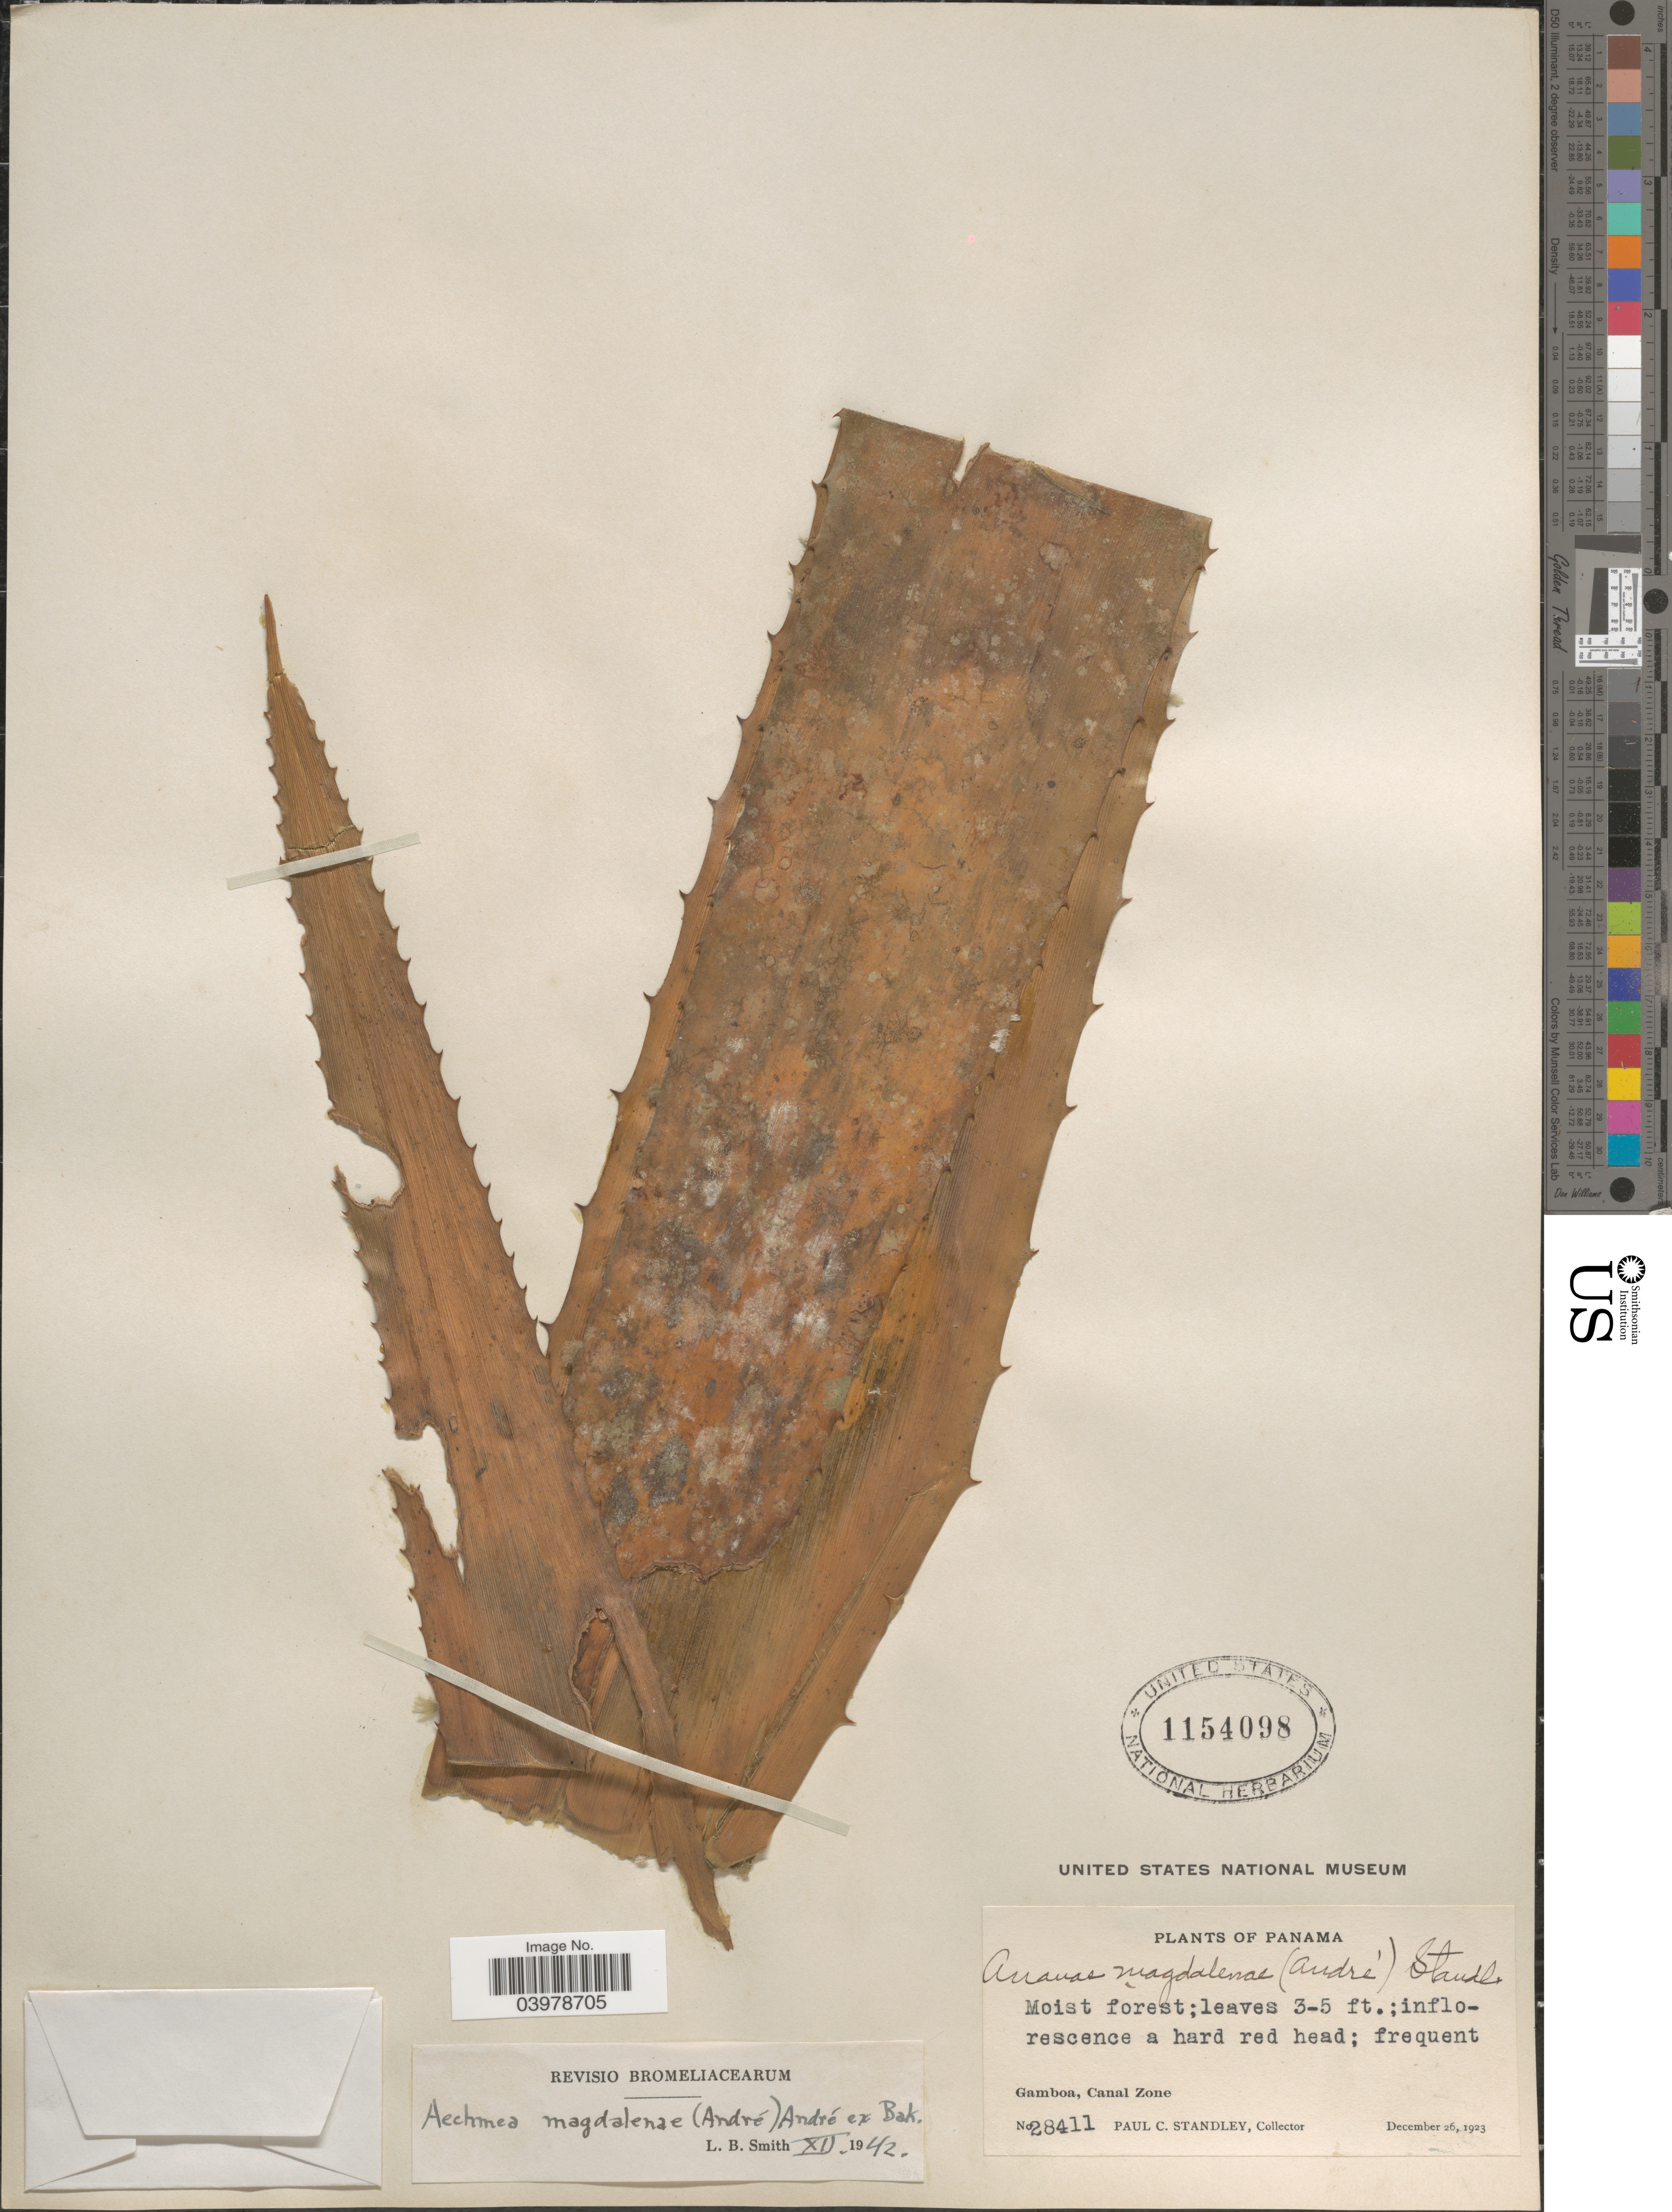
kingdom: Plantae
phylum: Tracheophyta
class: Liliopsida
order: Poales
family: Bromeliaceae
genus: Aechmea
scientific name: Aechmea magdalenae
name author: (André) André ex Baker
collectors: P. C. Standley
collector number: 28411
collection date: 1923-12-26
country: Panama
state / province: Colón / Panamá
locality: Gamboa, Canal Zone.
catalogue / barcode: US 1154098